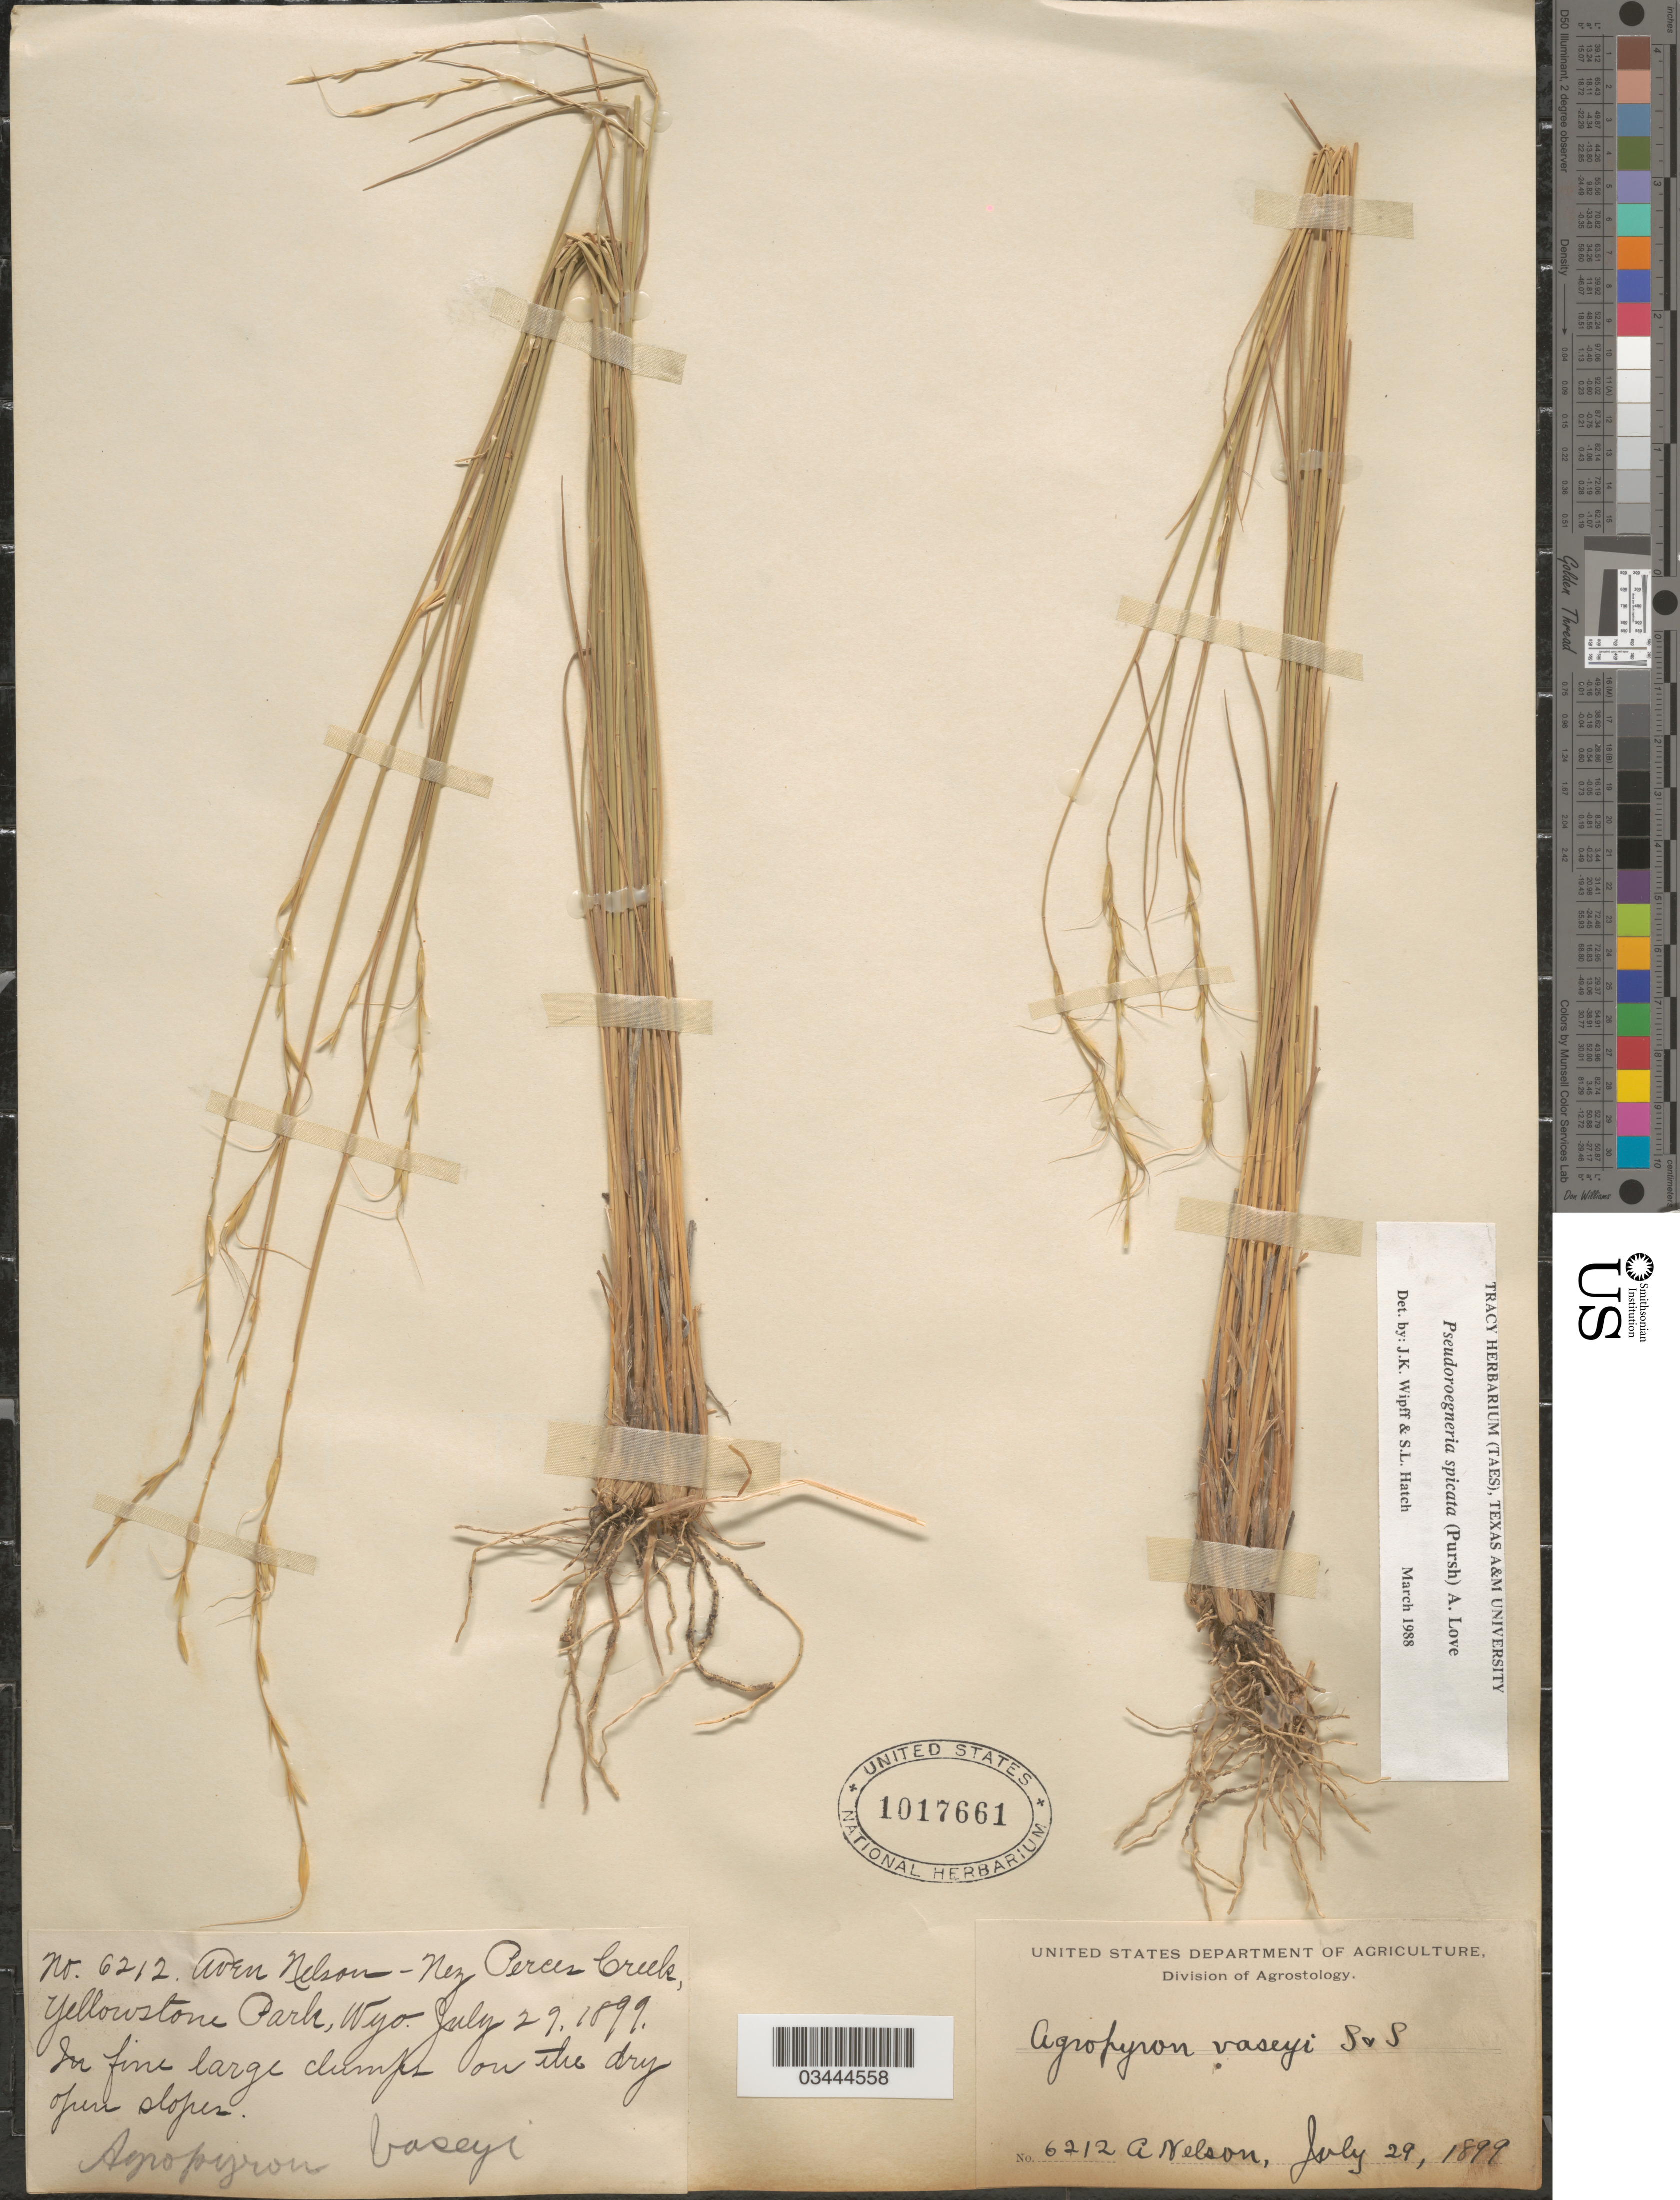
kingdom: Plantae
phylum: Tracheophyta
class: Liliopsida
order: Poales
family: Poaceae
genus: Pseudoroegneria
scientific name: Pseudoroegneria spicata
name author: (Pursh) Á. Löve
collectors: A. Nelson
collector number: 6212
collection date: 1899-07-29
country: United States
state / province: Wyoming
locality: Nez Perce Creek, Yellowstone Park.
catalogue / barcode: US 1017661